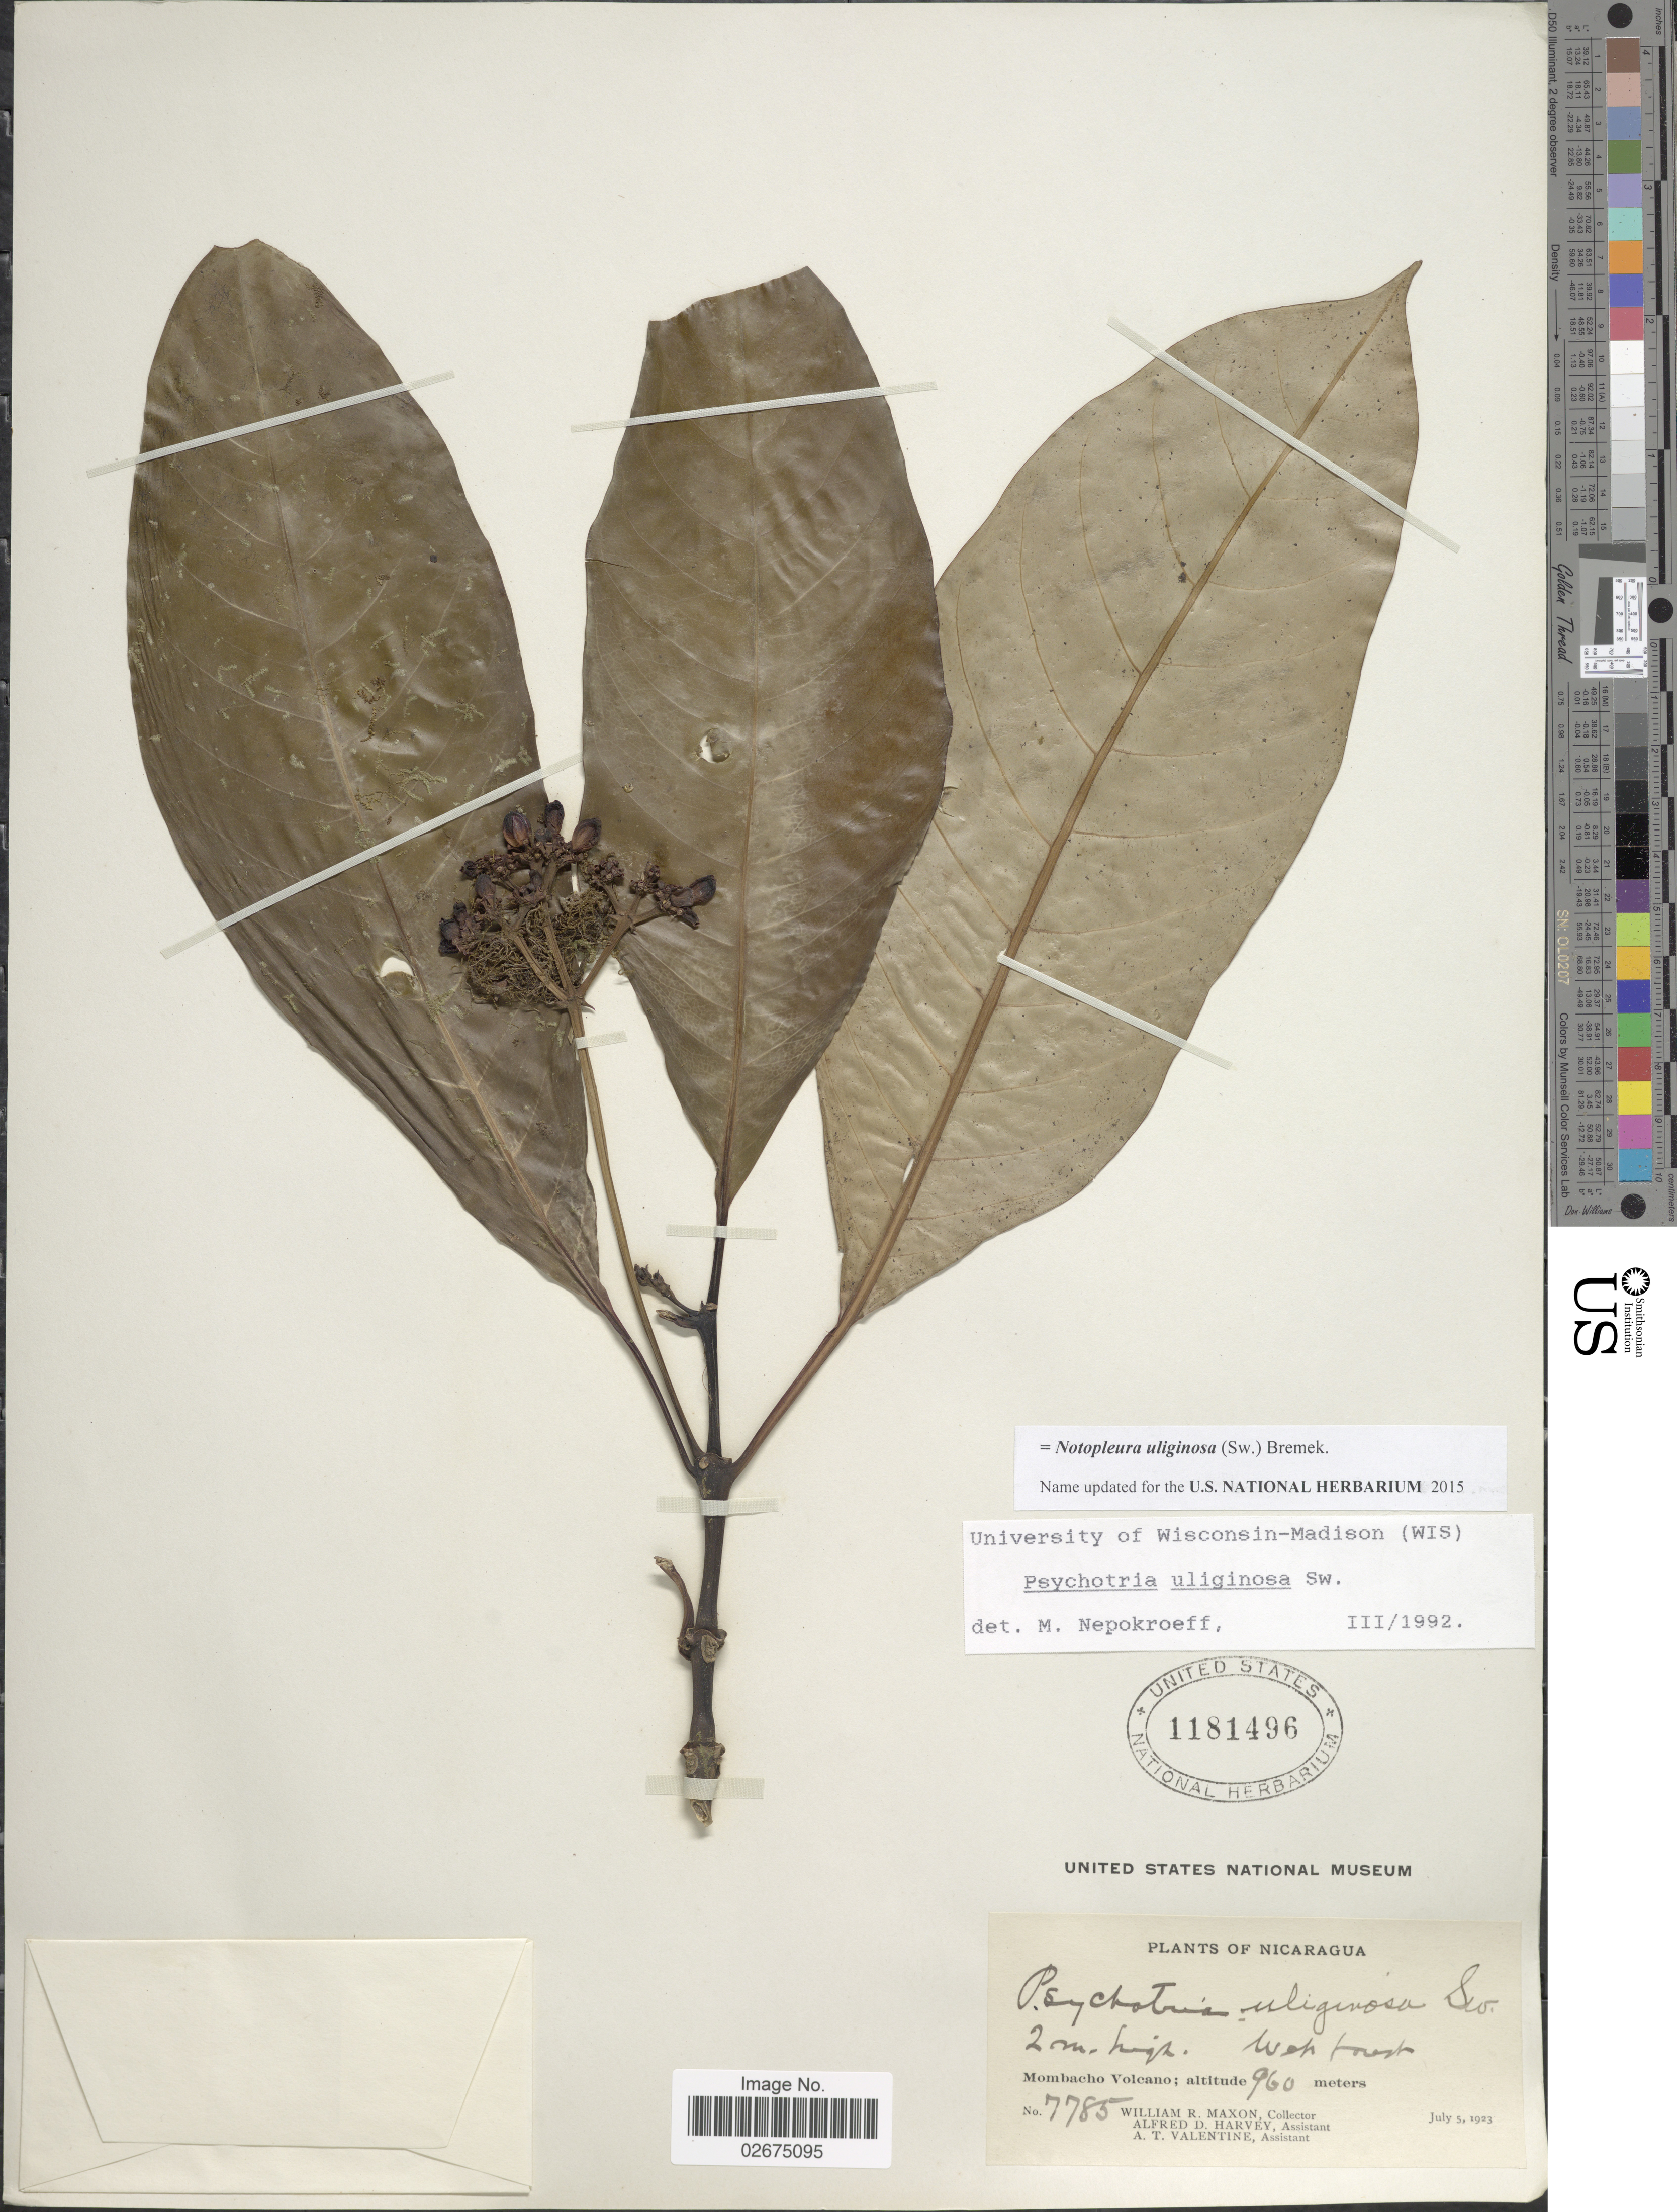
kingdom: Plantae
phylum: Tracheophyta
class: Magnoliopsida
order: Gentianales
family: Rubiaceae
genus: Notopleura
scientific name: Notopleura uliginosa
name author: (Sw.) Bremek.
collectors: W. R. Maxon, A. D. Harvey & A. Valentine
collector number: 7785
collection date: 1923-07-05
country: Nicaragua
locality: Mombacho Volcano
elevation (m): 960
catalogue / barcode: US 1181496